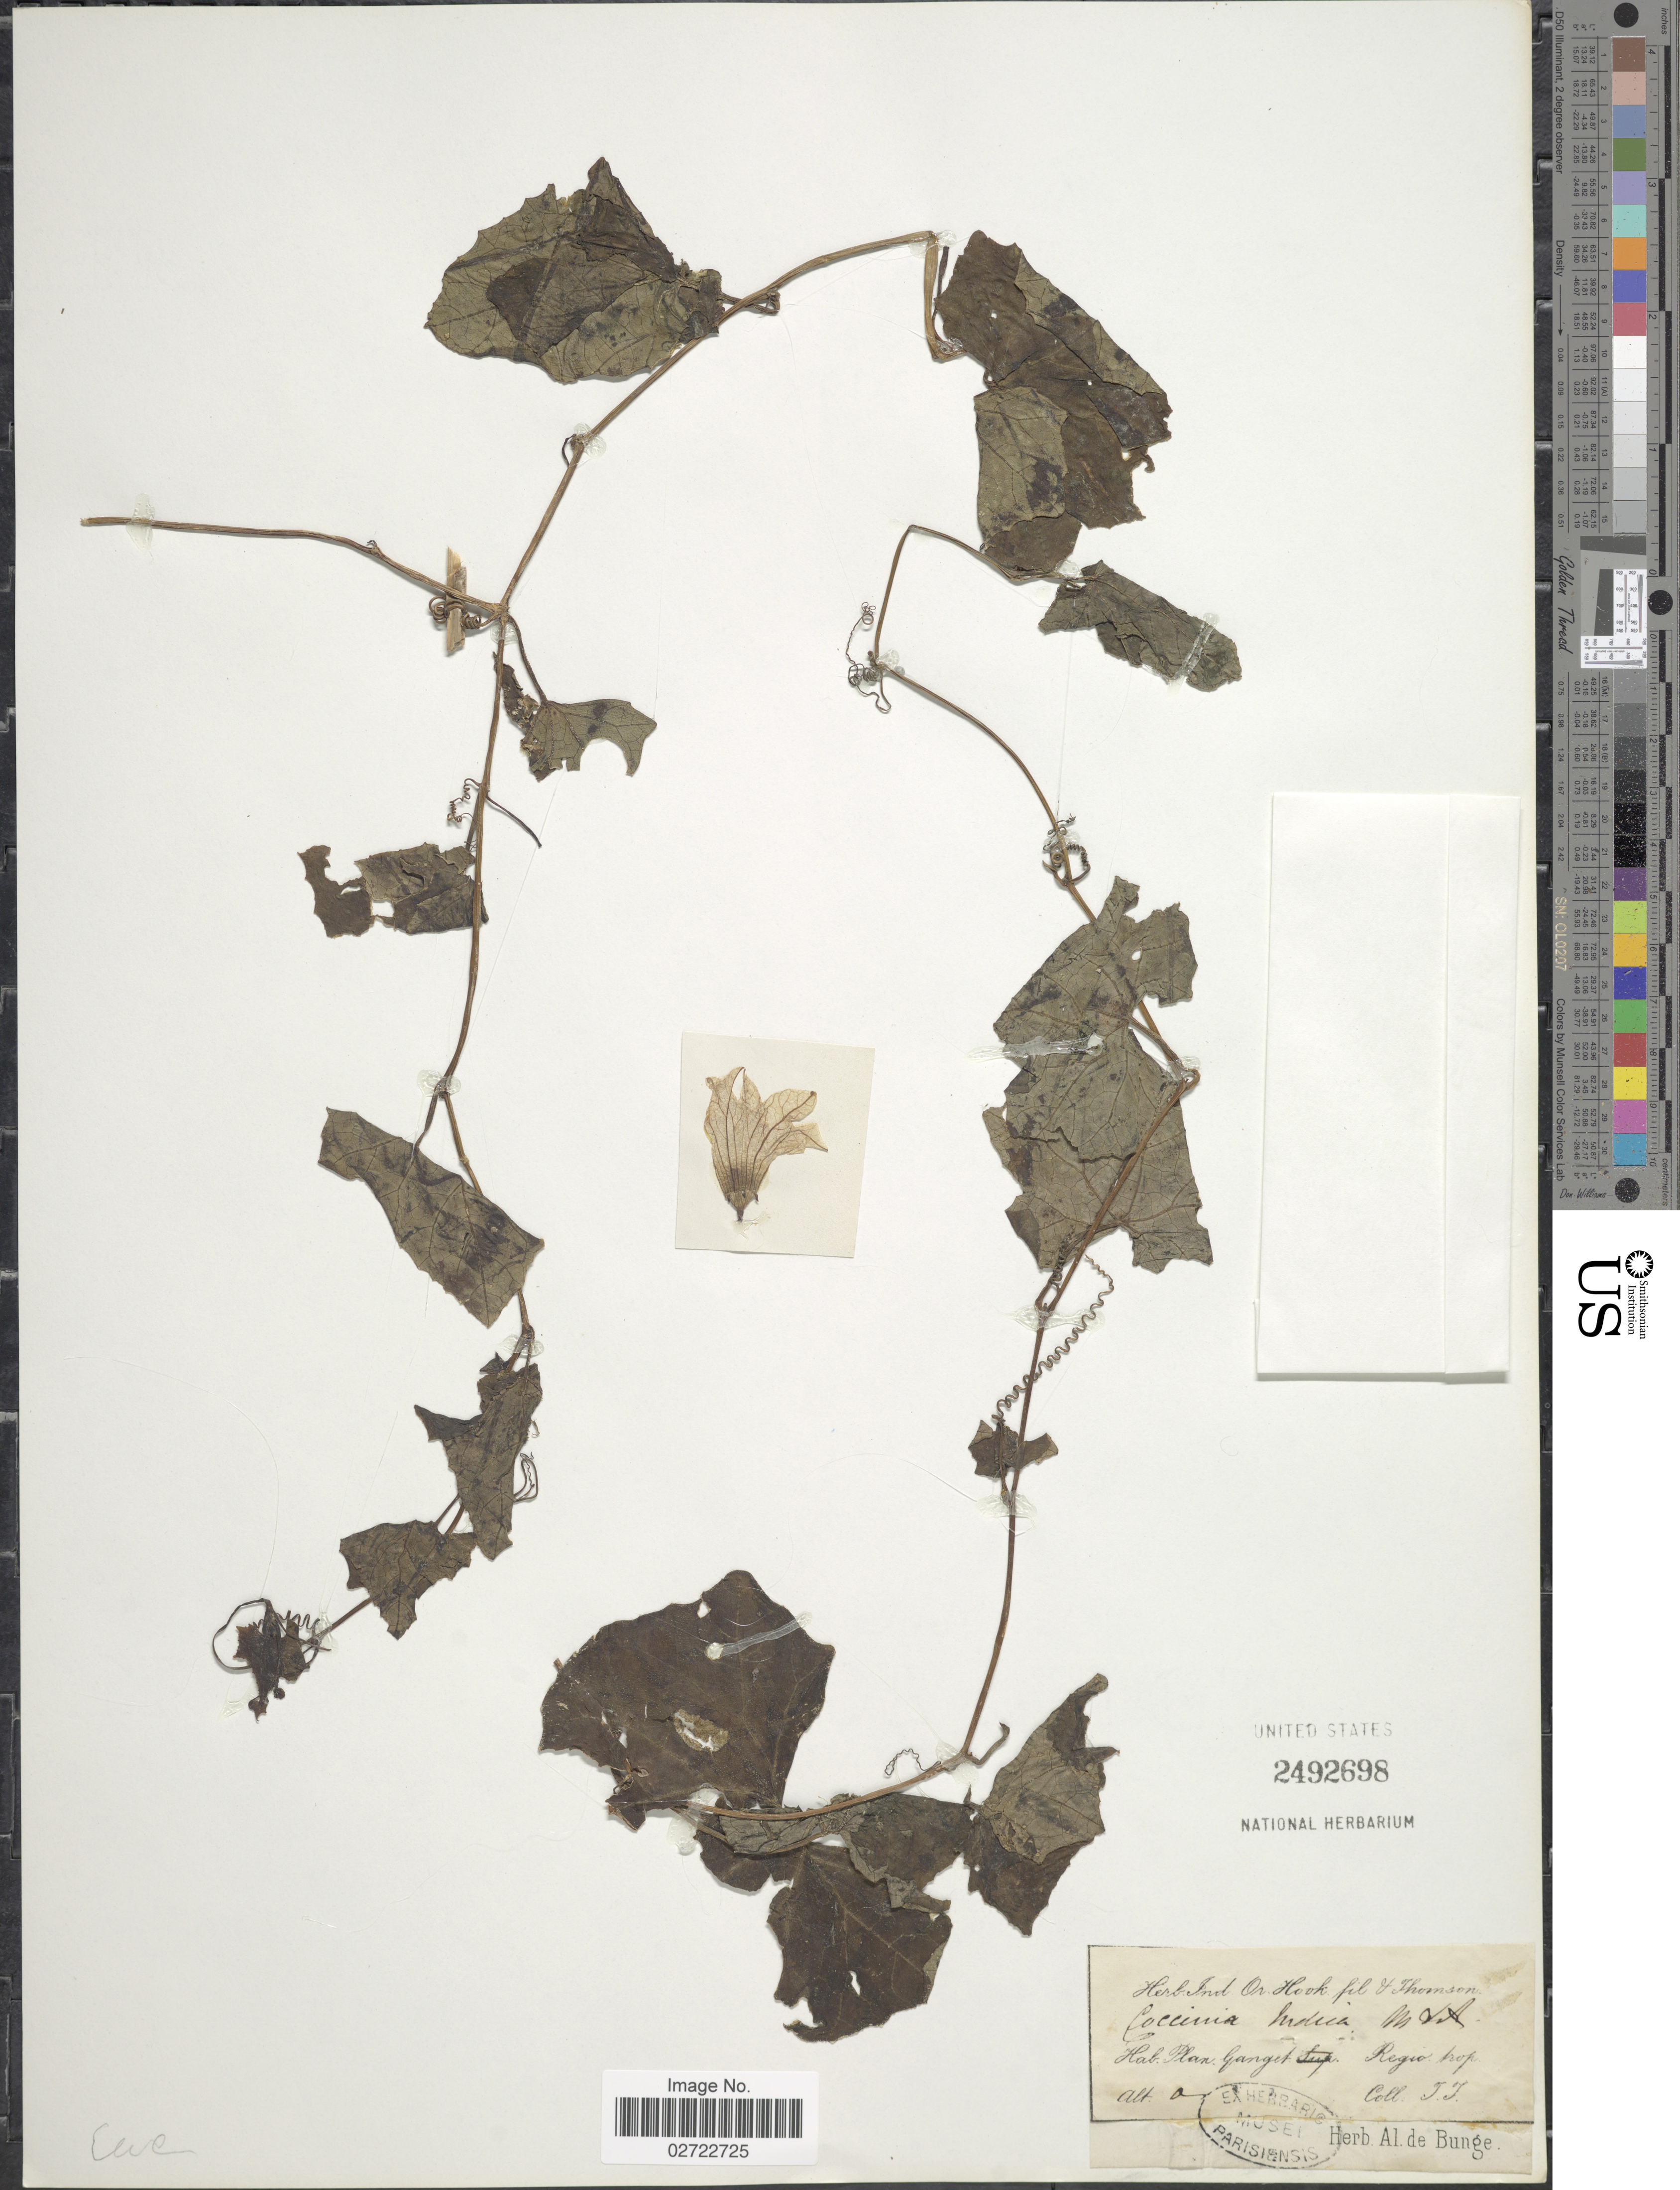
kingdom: Plantae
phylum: Tracheophyta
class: Magnoliopsida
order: Cucurbitales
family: Cucurbitaceae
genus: Coccinia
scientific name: Coccinia grandis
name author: (L.) Voigt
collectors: T. Thomson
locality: Plan Ganget, Regio trop.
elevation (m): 0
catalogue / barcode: US 2492698